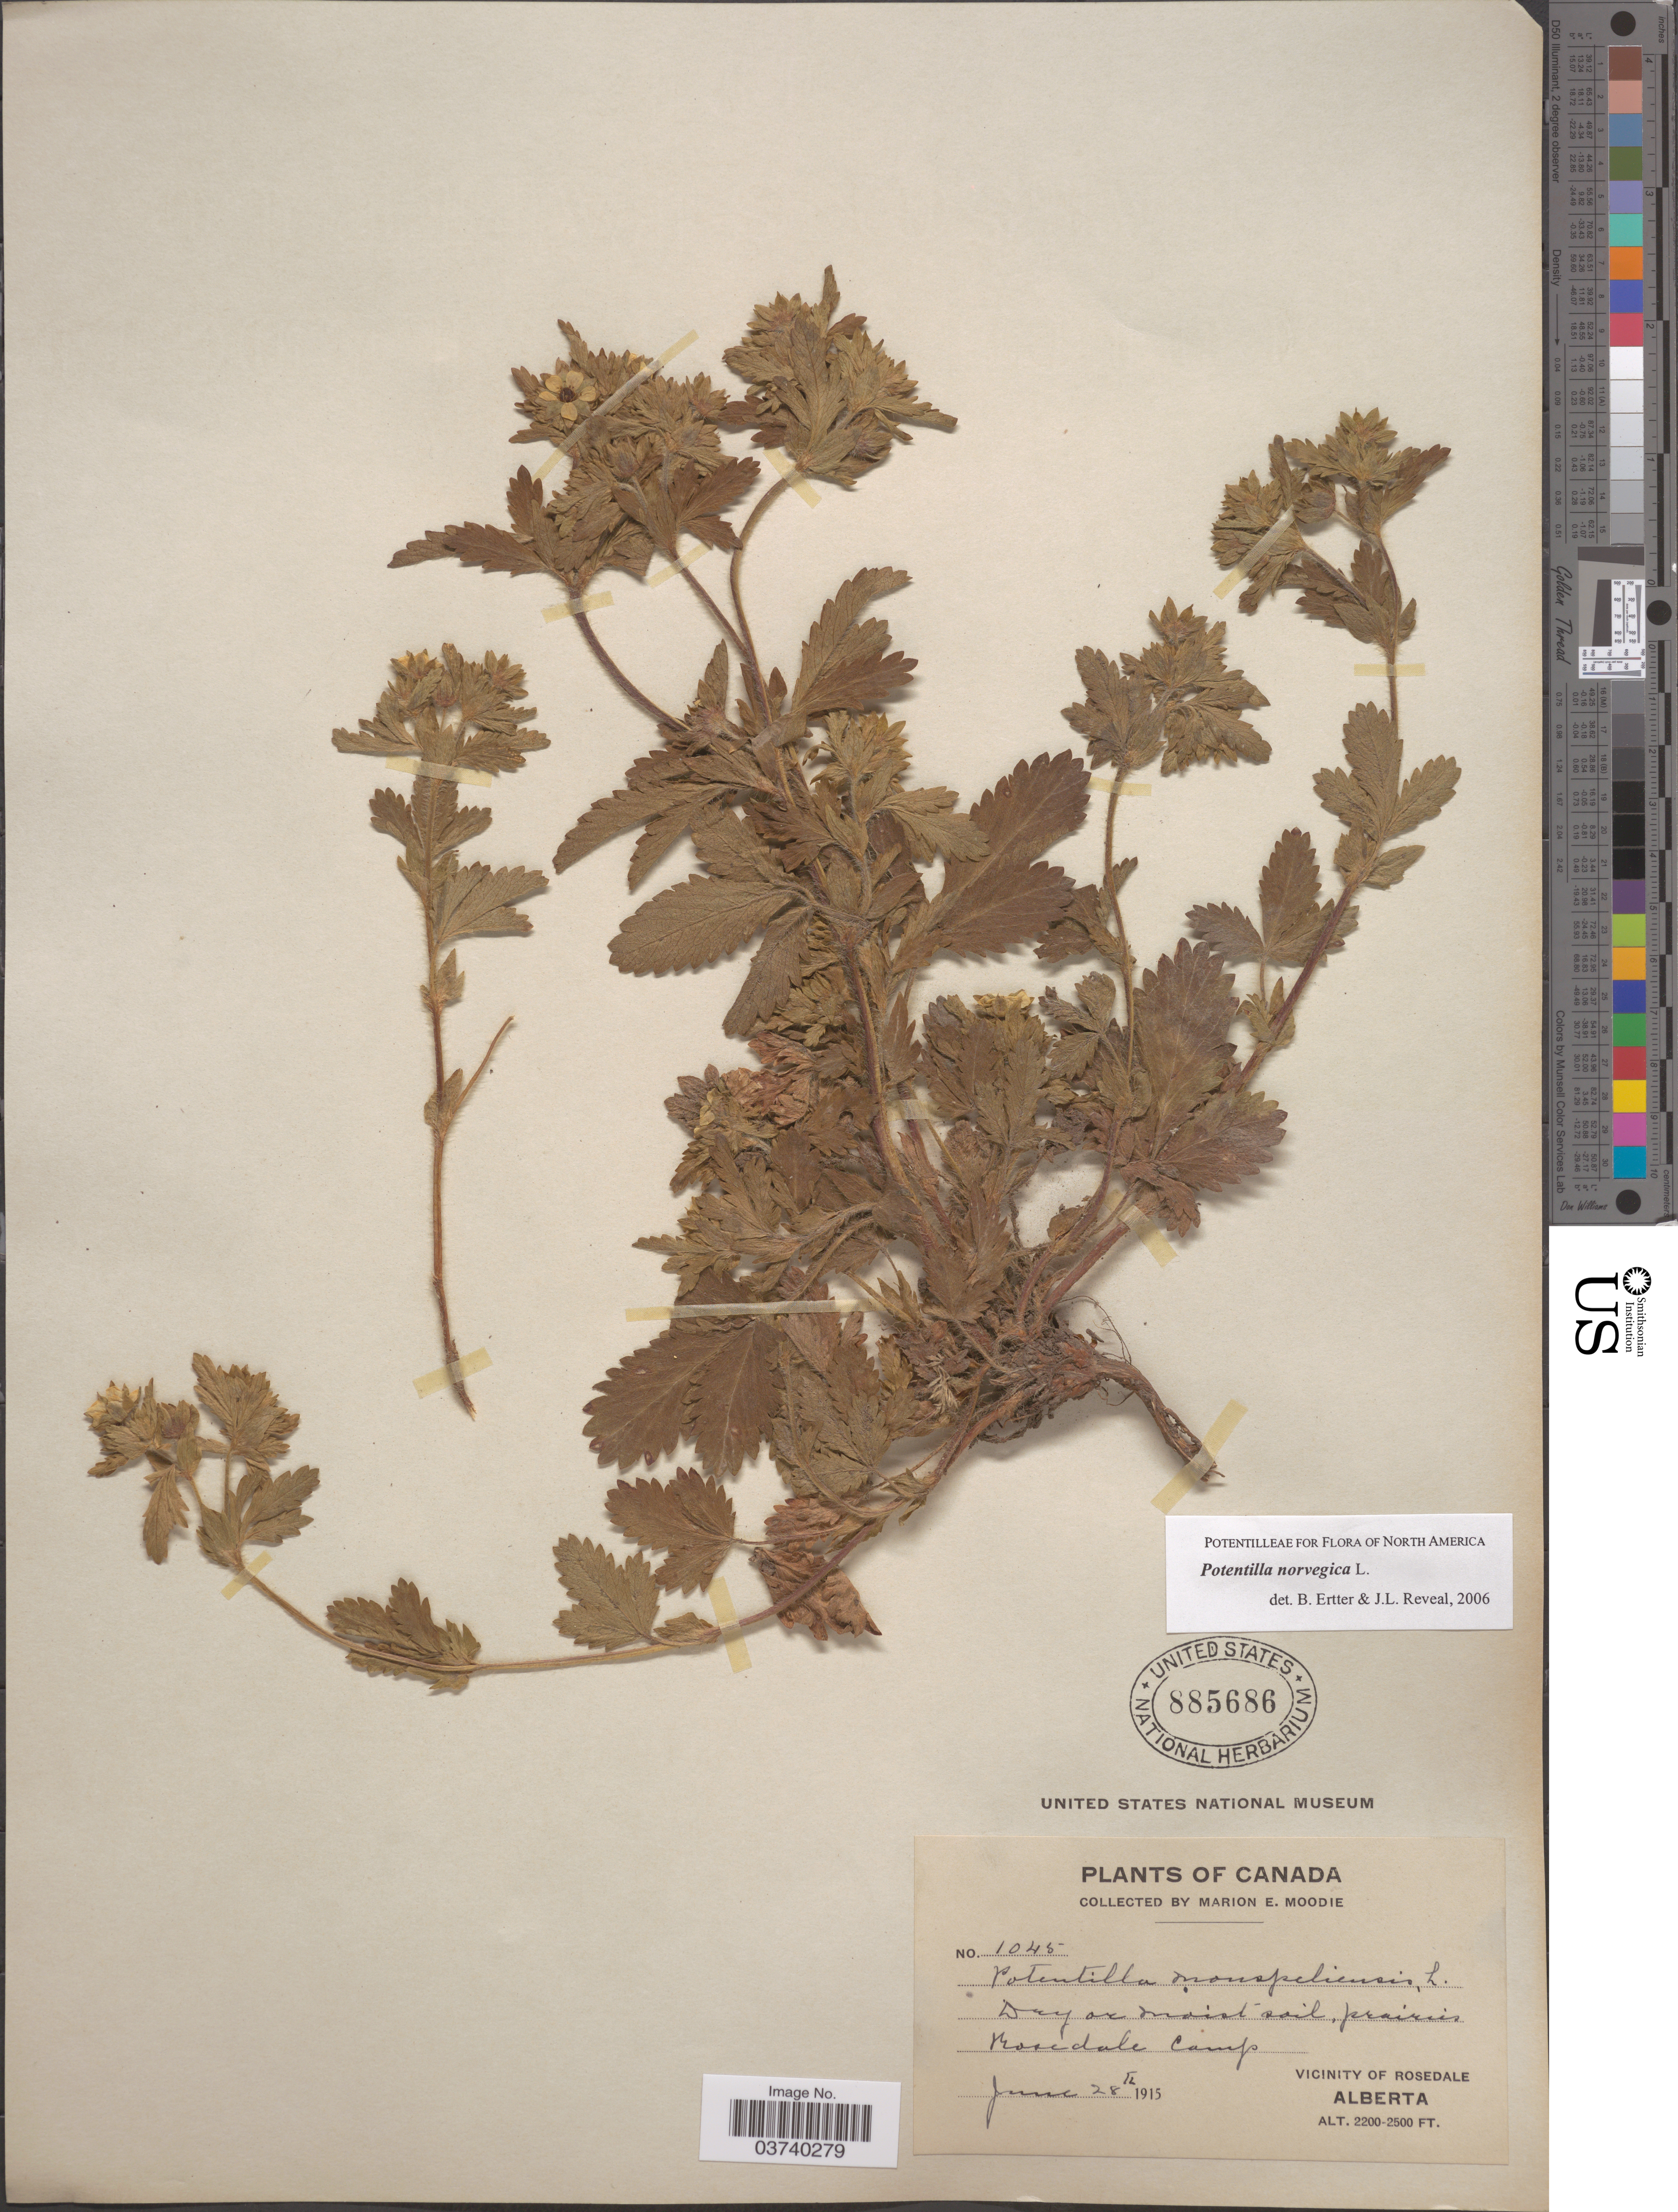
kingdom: Plantae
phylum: Tracheophyta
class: Magnoliopsida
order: Rosales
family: Rosaceae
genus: Potentilla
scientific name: Potentilla norvegica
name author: L.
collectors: M. E. Moodie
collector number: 1045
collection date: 1915-06-28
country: Canada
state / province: Alberta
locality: Rosedale Camp. Vicinity of Rosedale.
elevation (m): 671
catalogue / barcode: US 885686